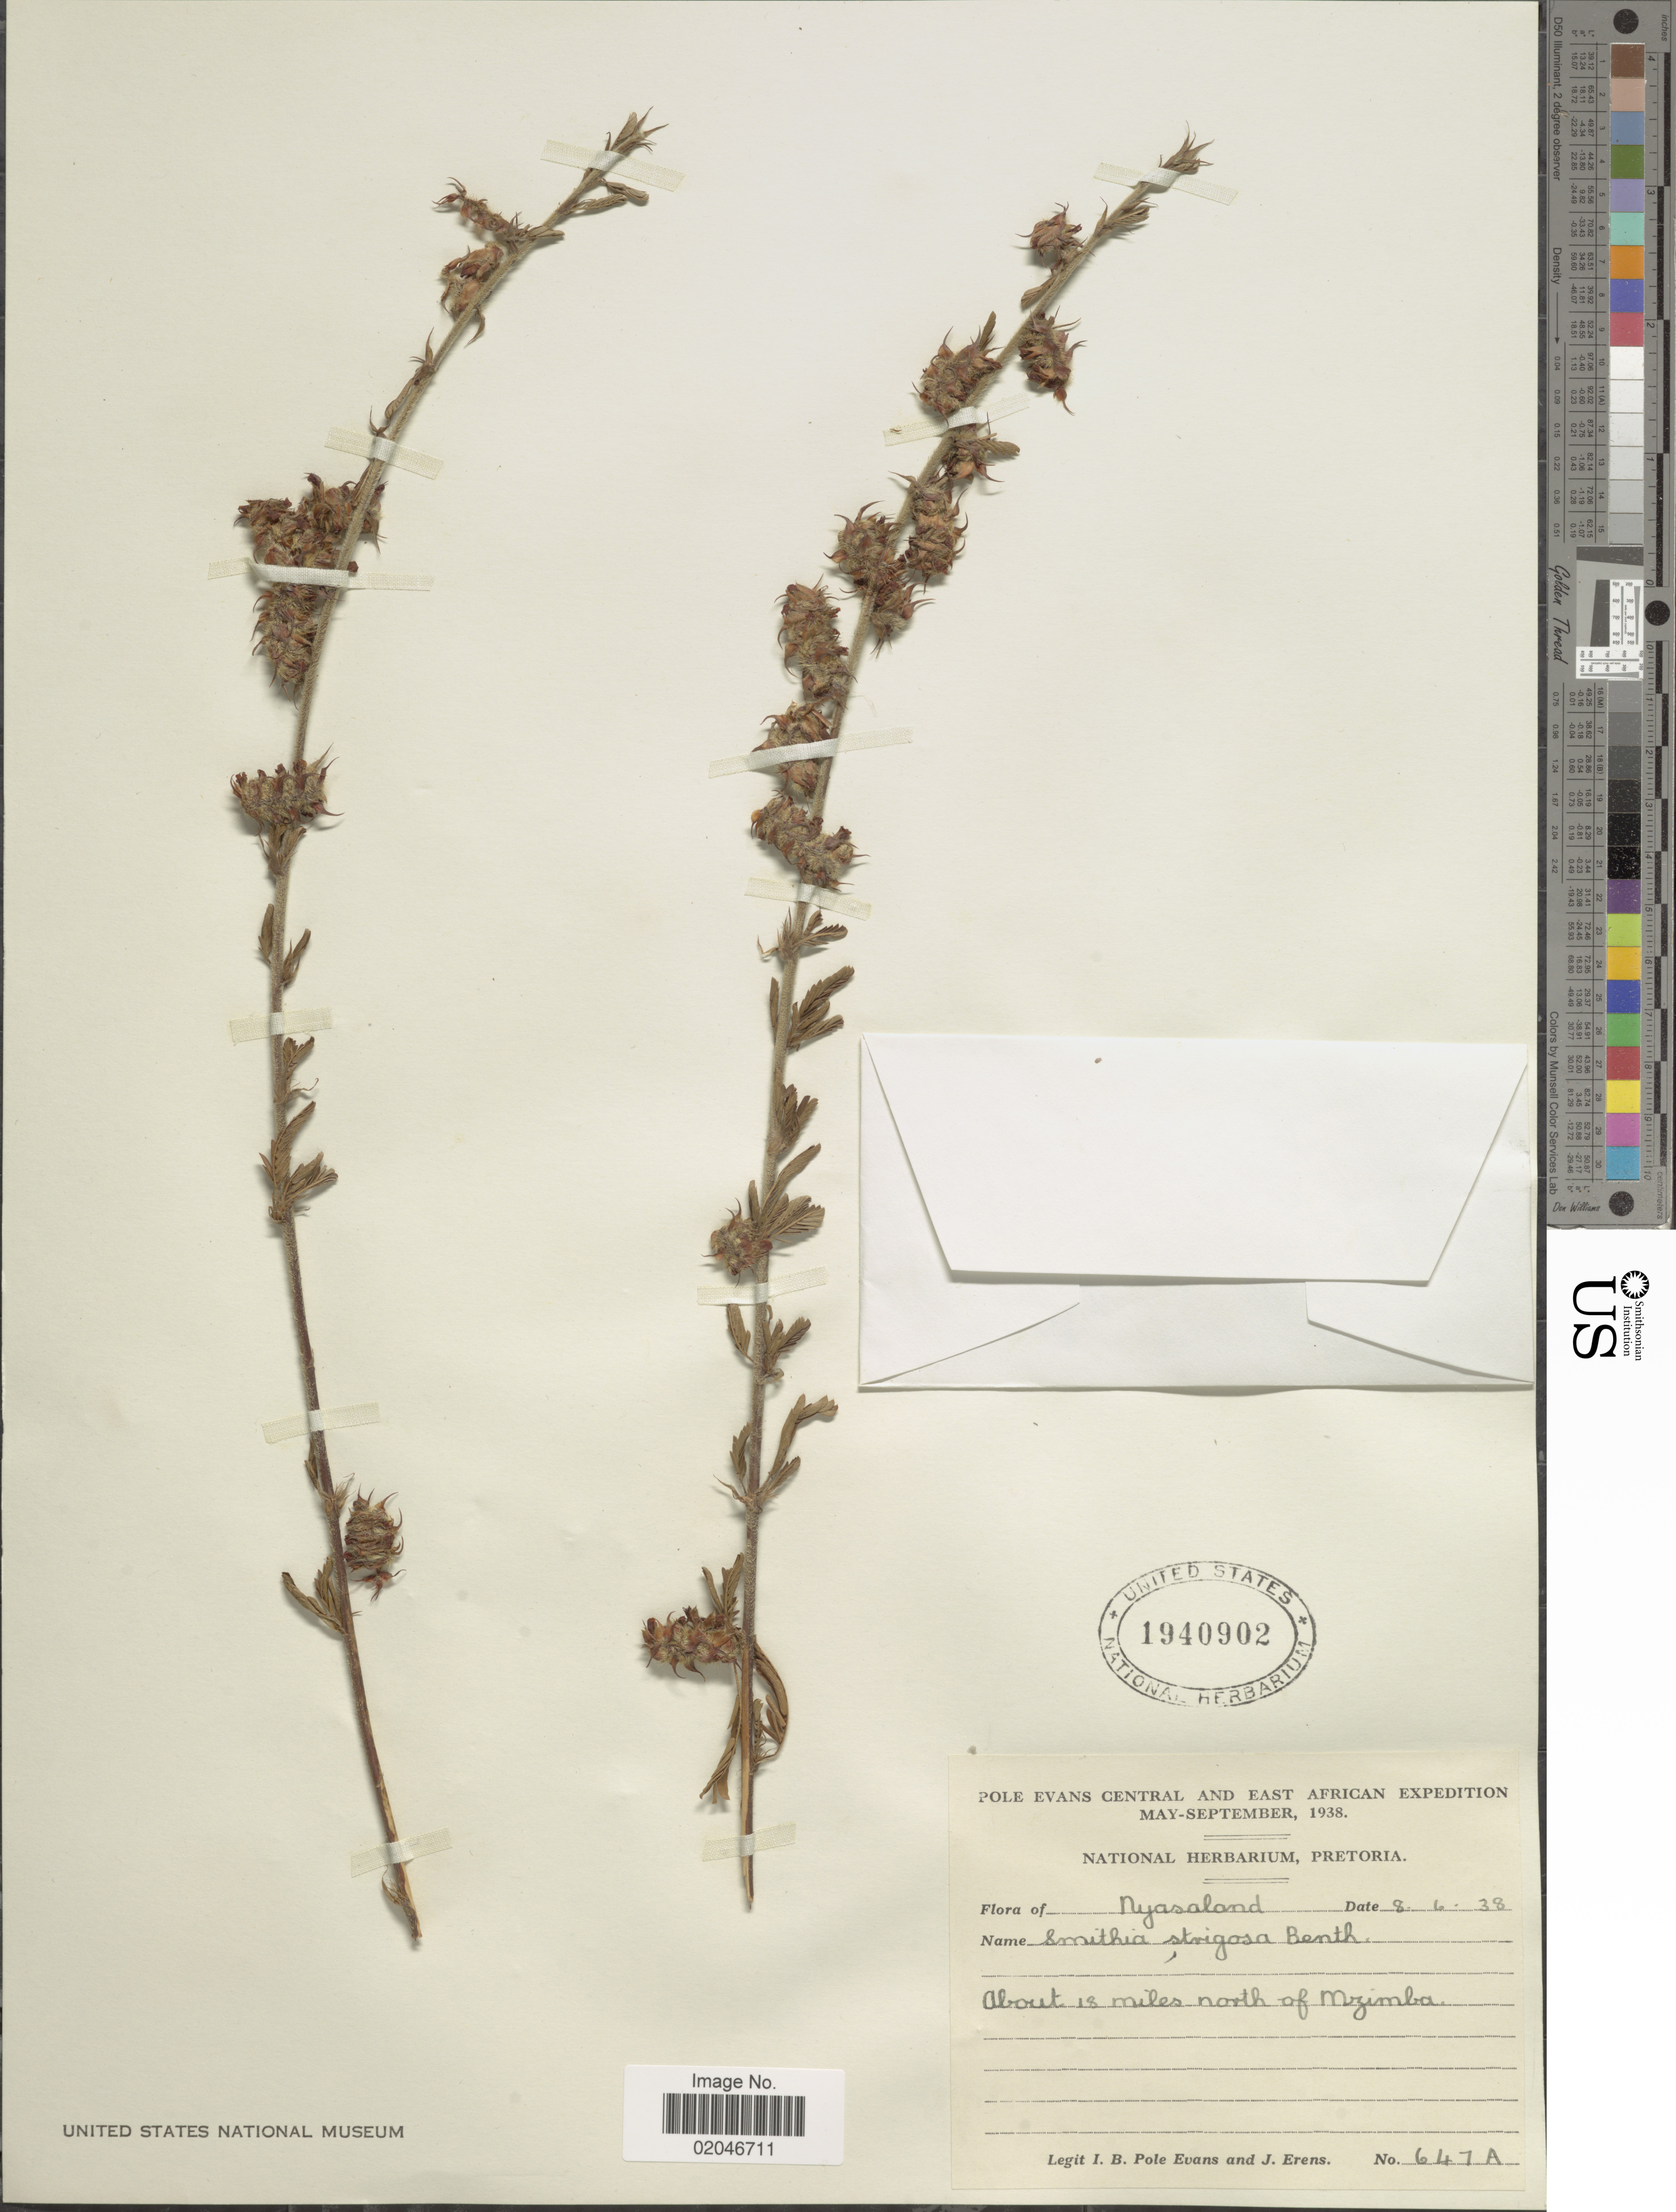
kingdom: Plantae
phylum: Tracheophyta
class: Magnoliopsida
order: Fabales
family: Fabaceae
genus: Kotschya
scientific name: Kotschya strigosa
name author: (Benth.) Dewit & P.A. Duvign.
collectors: I. B. Pole-Evans & J. Erens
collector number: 647A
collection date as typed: Transcribed d/m/y: 8/6/38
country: Malawi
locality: Central and East African, Nyasaland, About 18 miles north of Mzimba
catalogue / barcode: US 1940902